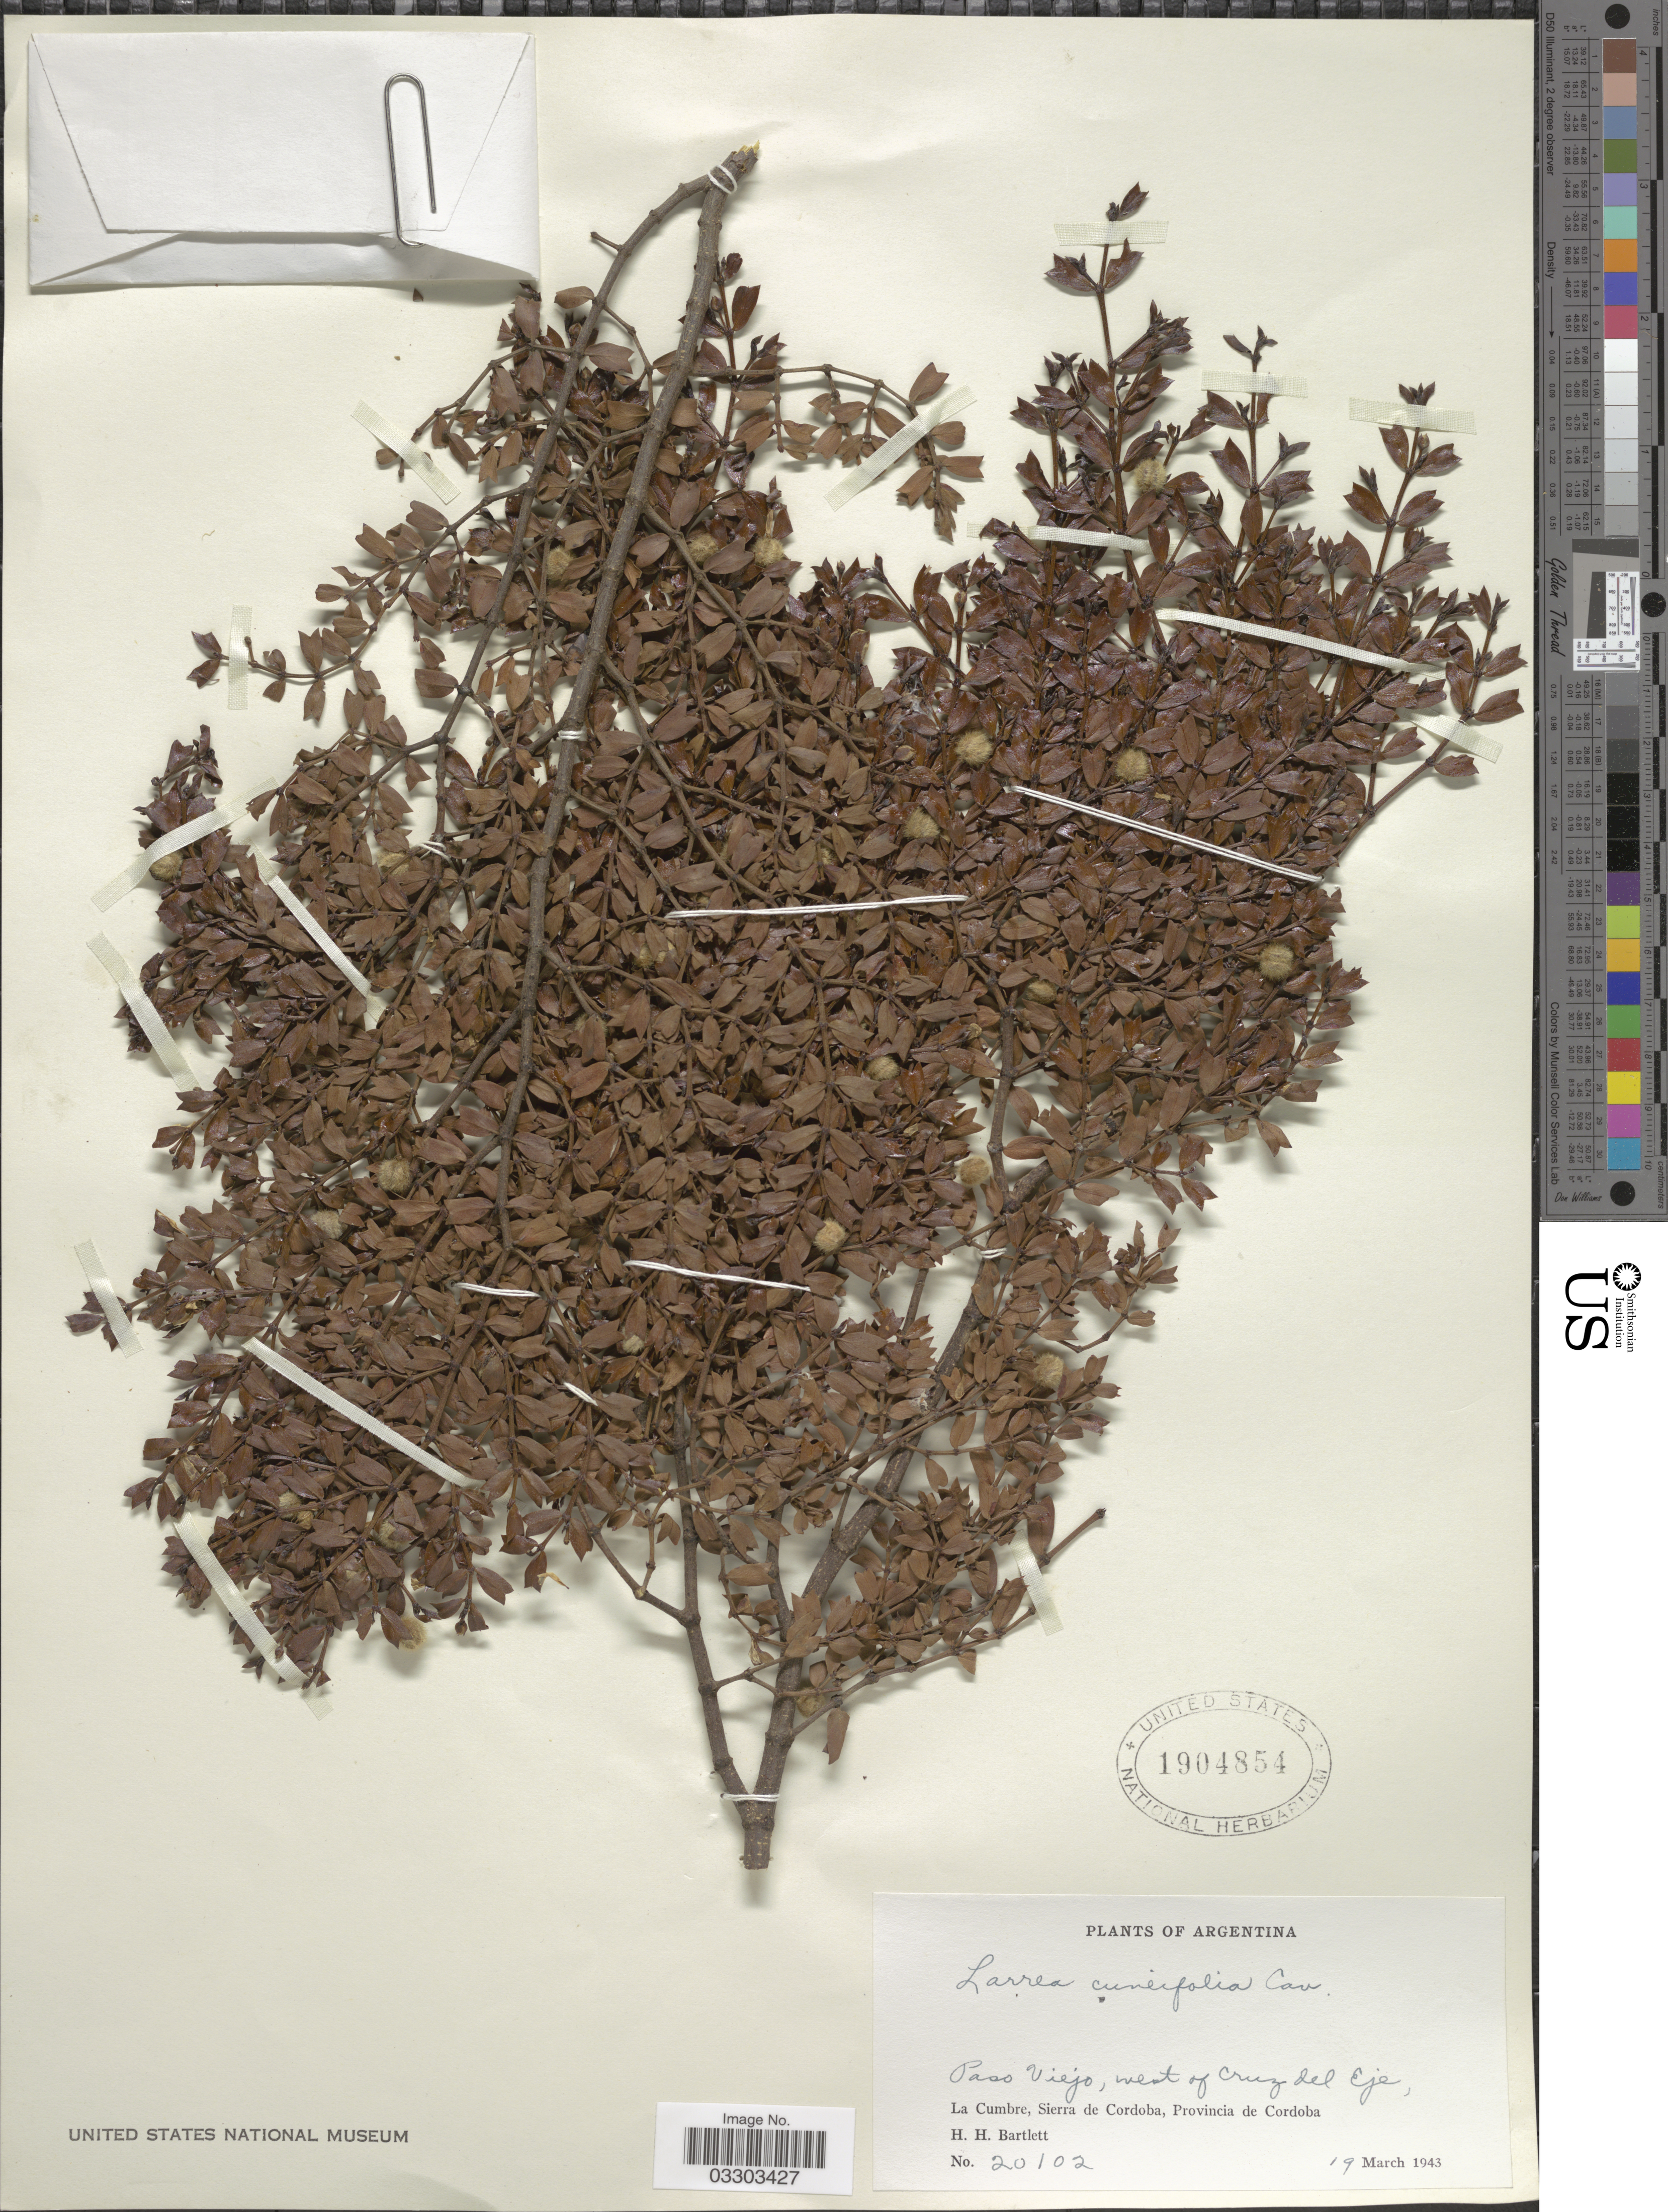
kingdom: Plantae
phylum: Tracheophyta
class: Magnoliopsida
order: Zygophyllales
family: Zygophyllaceae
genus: Larrea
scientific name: Larrea cuneifolia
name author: Cav.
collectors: H. H. Bartlett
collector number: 20102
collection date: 1943-03-19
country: Argentina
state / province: Cordoba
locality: Paso Viejo, west of Cruz del Eje, La Cumbre, Sierra de Cordoba.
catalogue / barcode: US 1904854